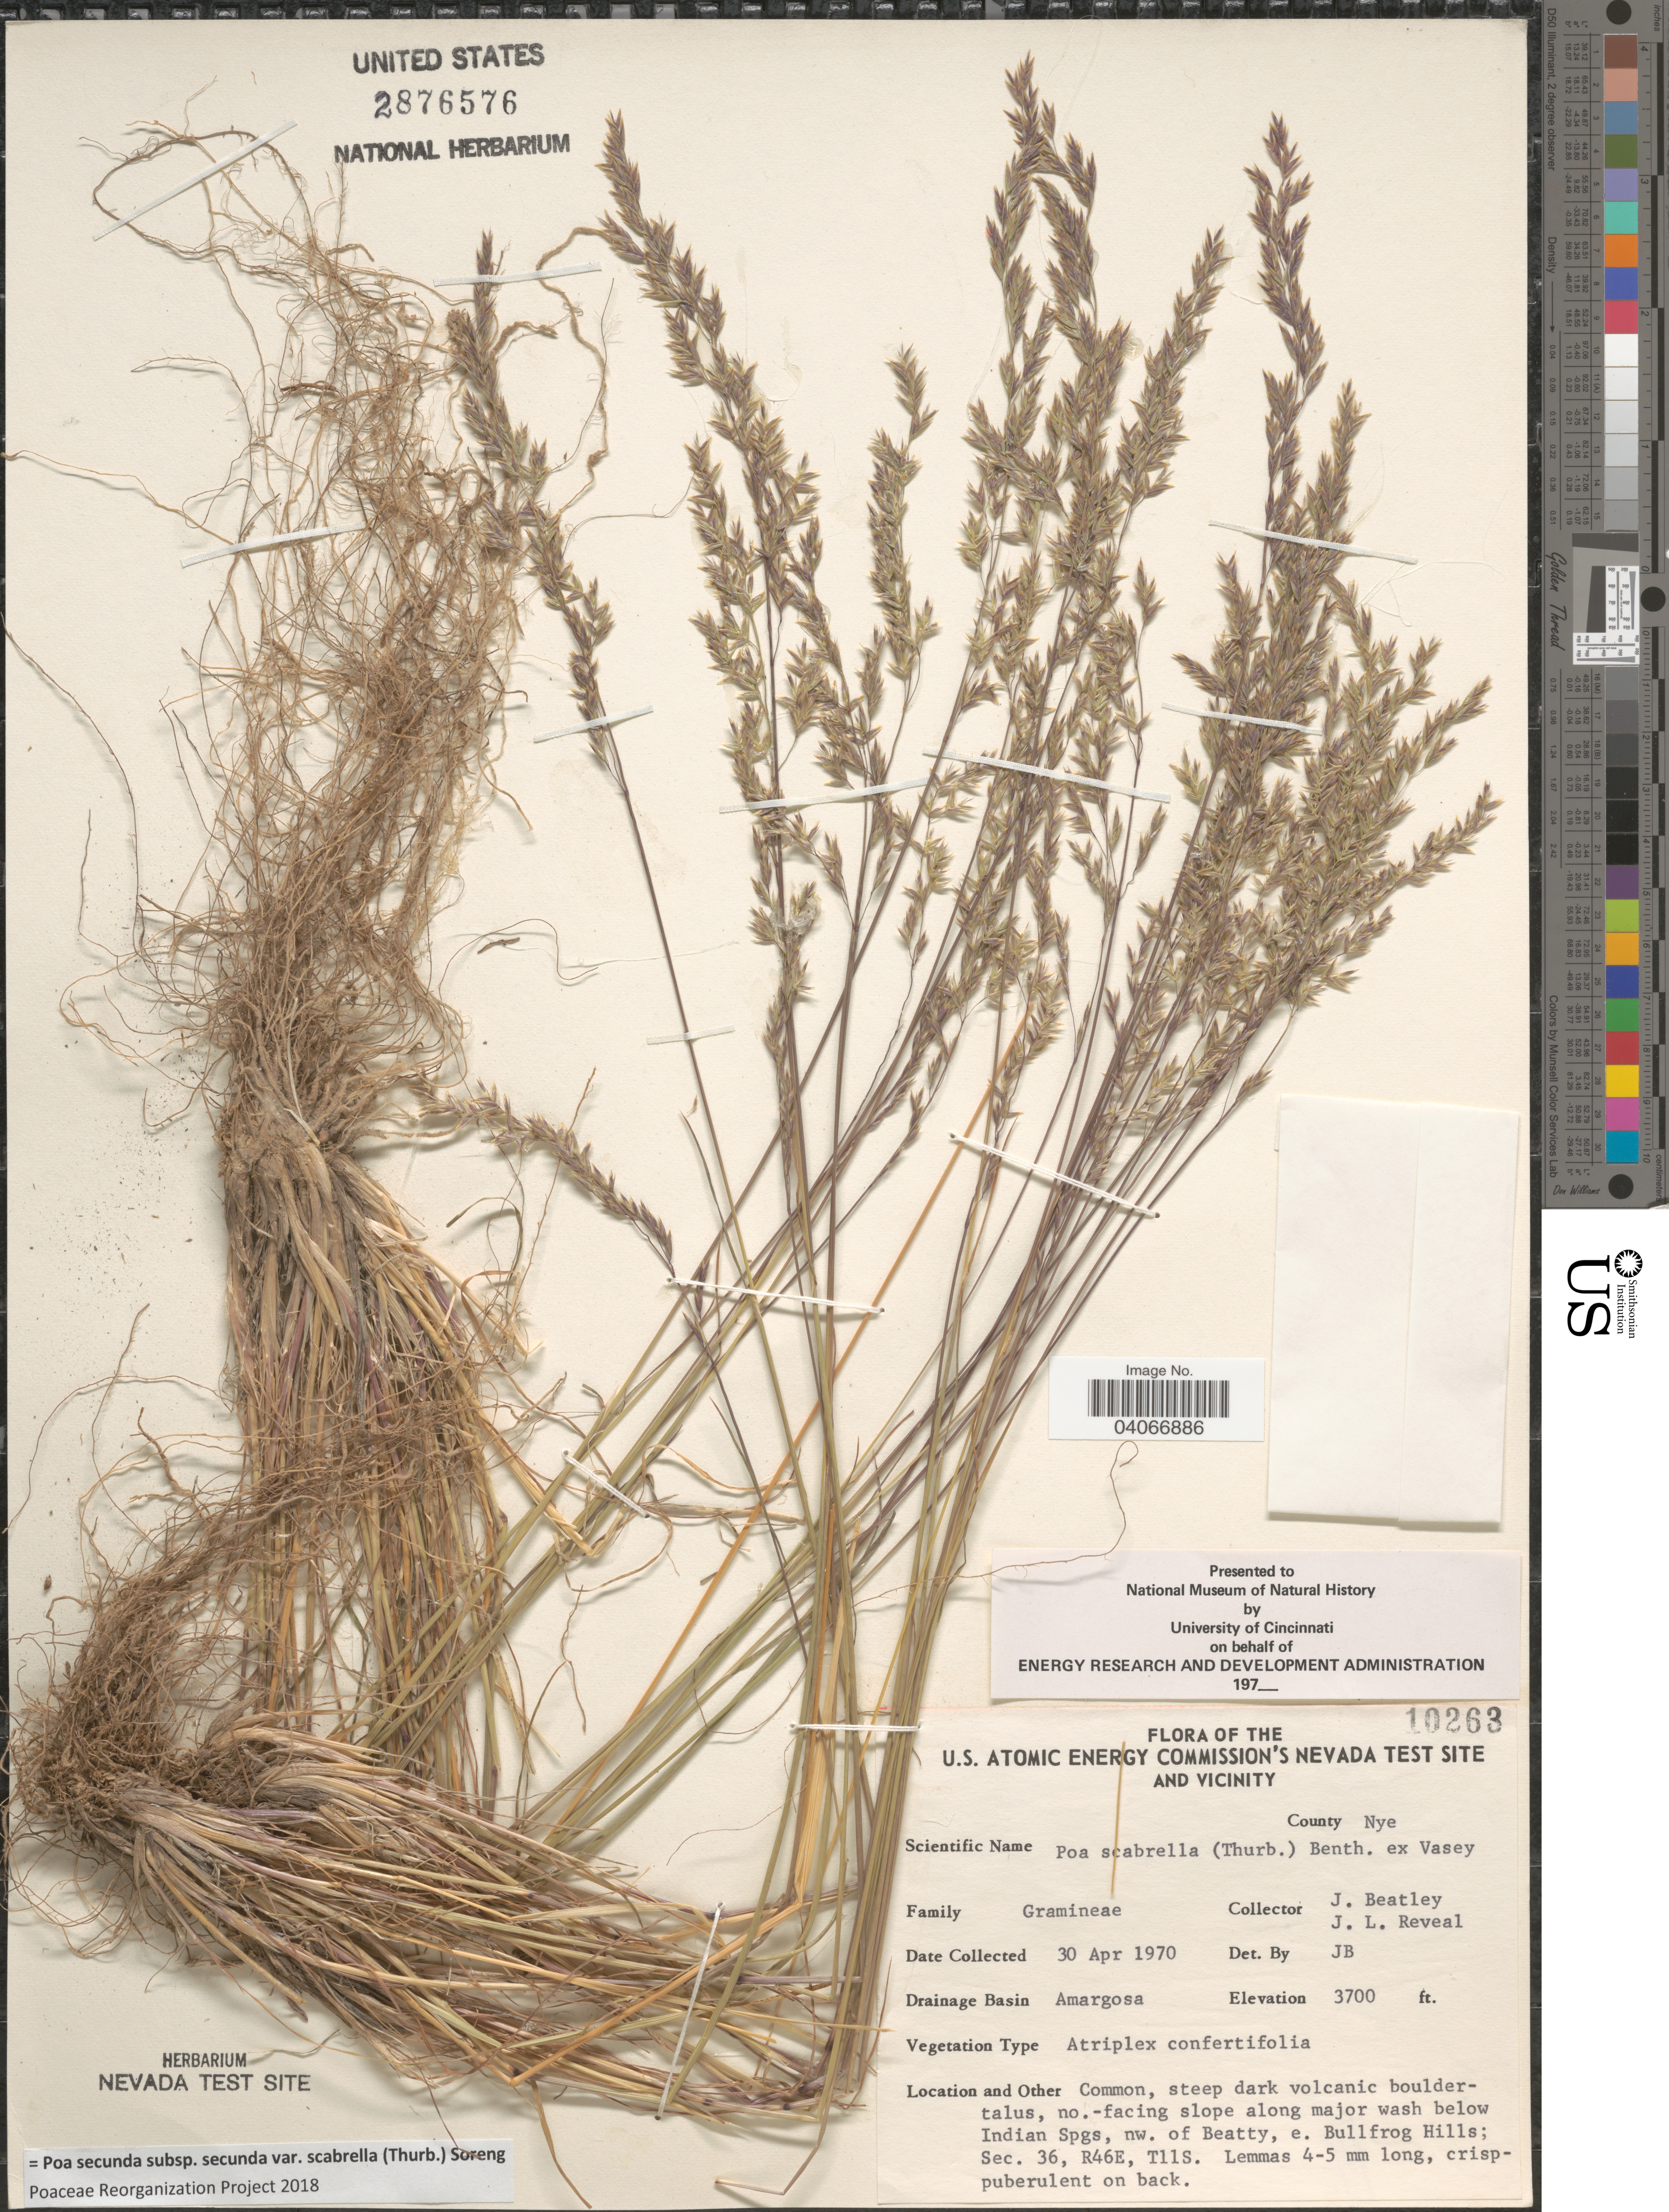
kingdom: Plantae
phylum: Tracheophyta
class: Liliopsida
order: Poales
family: Poaceae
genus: Poa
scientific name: Poa secunda subsp. secunda var. scabrella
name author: (Thurb.) Soreng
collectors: J. C. Beatley & J. L. Reveal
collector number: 10263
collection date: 1970-04-30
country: United States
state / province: Nevada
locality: The U.S. Atomic Energy Commission's Nevada Test Site and Vicinity. County Nye. Drainage Basin Amargosa. Common, steep dark volcanic boulder-talus, no.-facing slope along major wash below Indian Spgs, nw. of Beatty, e. Bullfrog Hills; Sec. 36, R46E, T11S.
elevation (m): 1128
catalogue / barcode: US 2876576